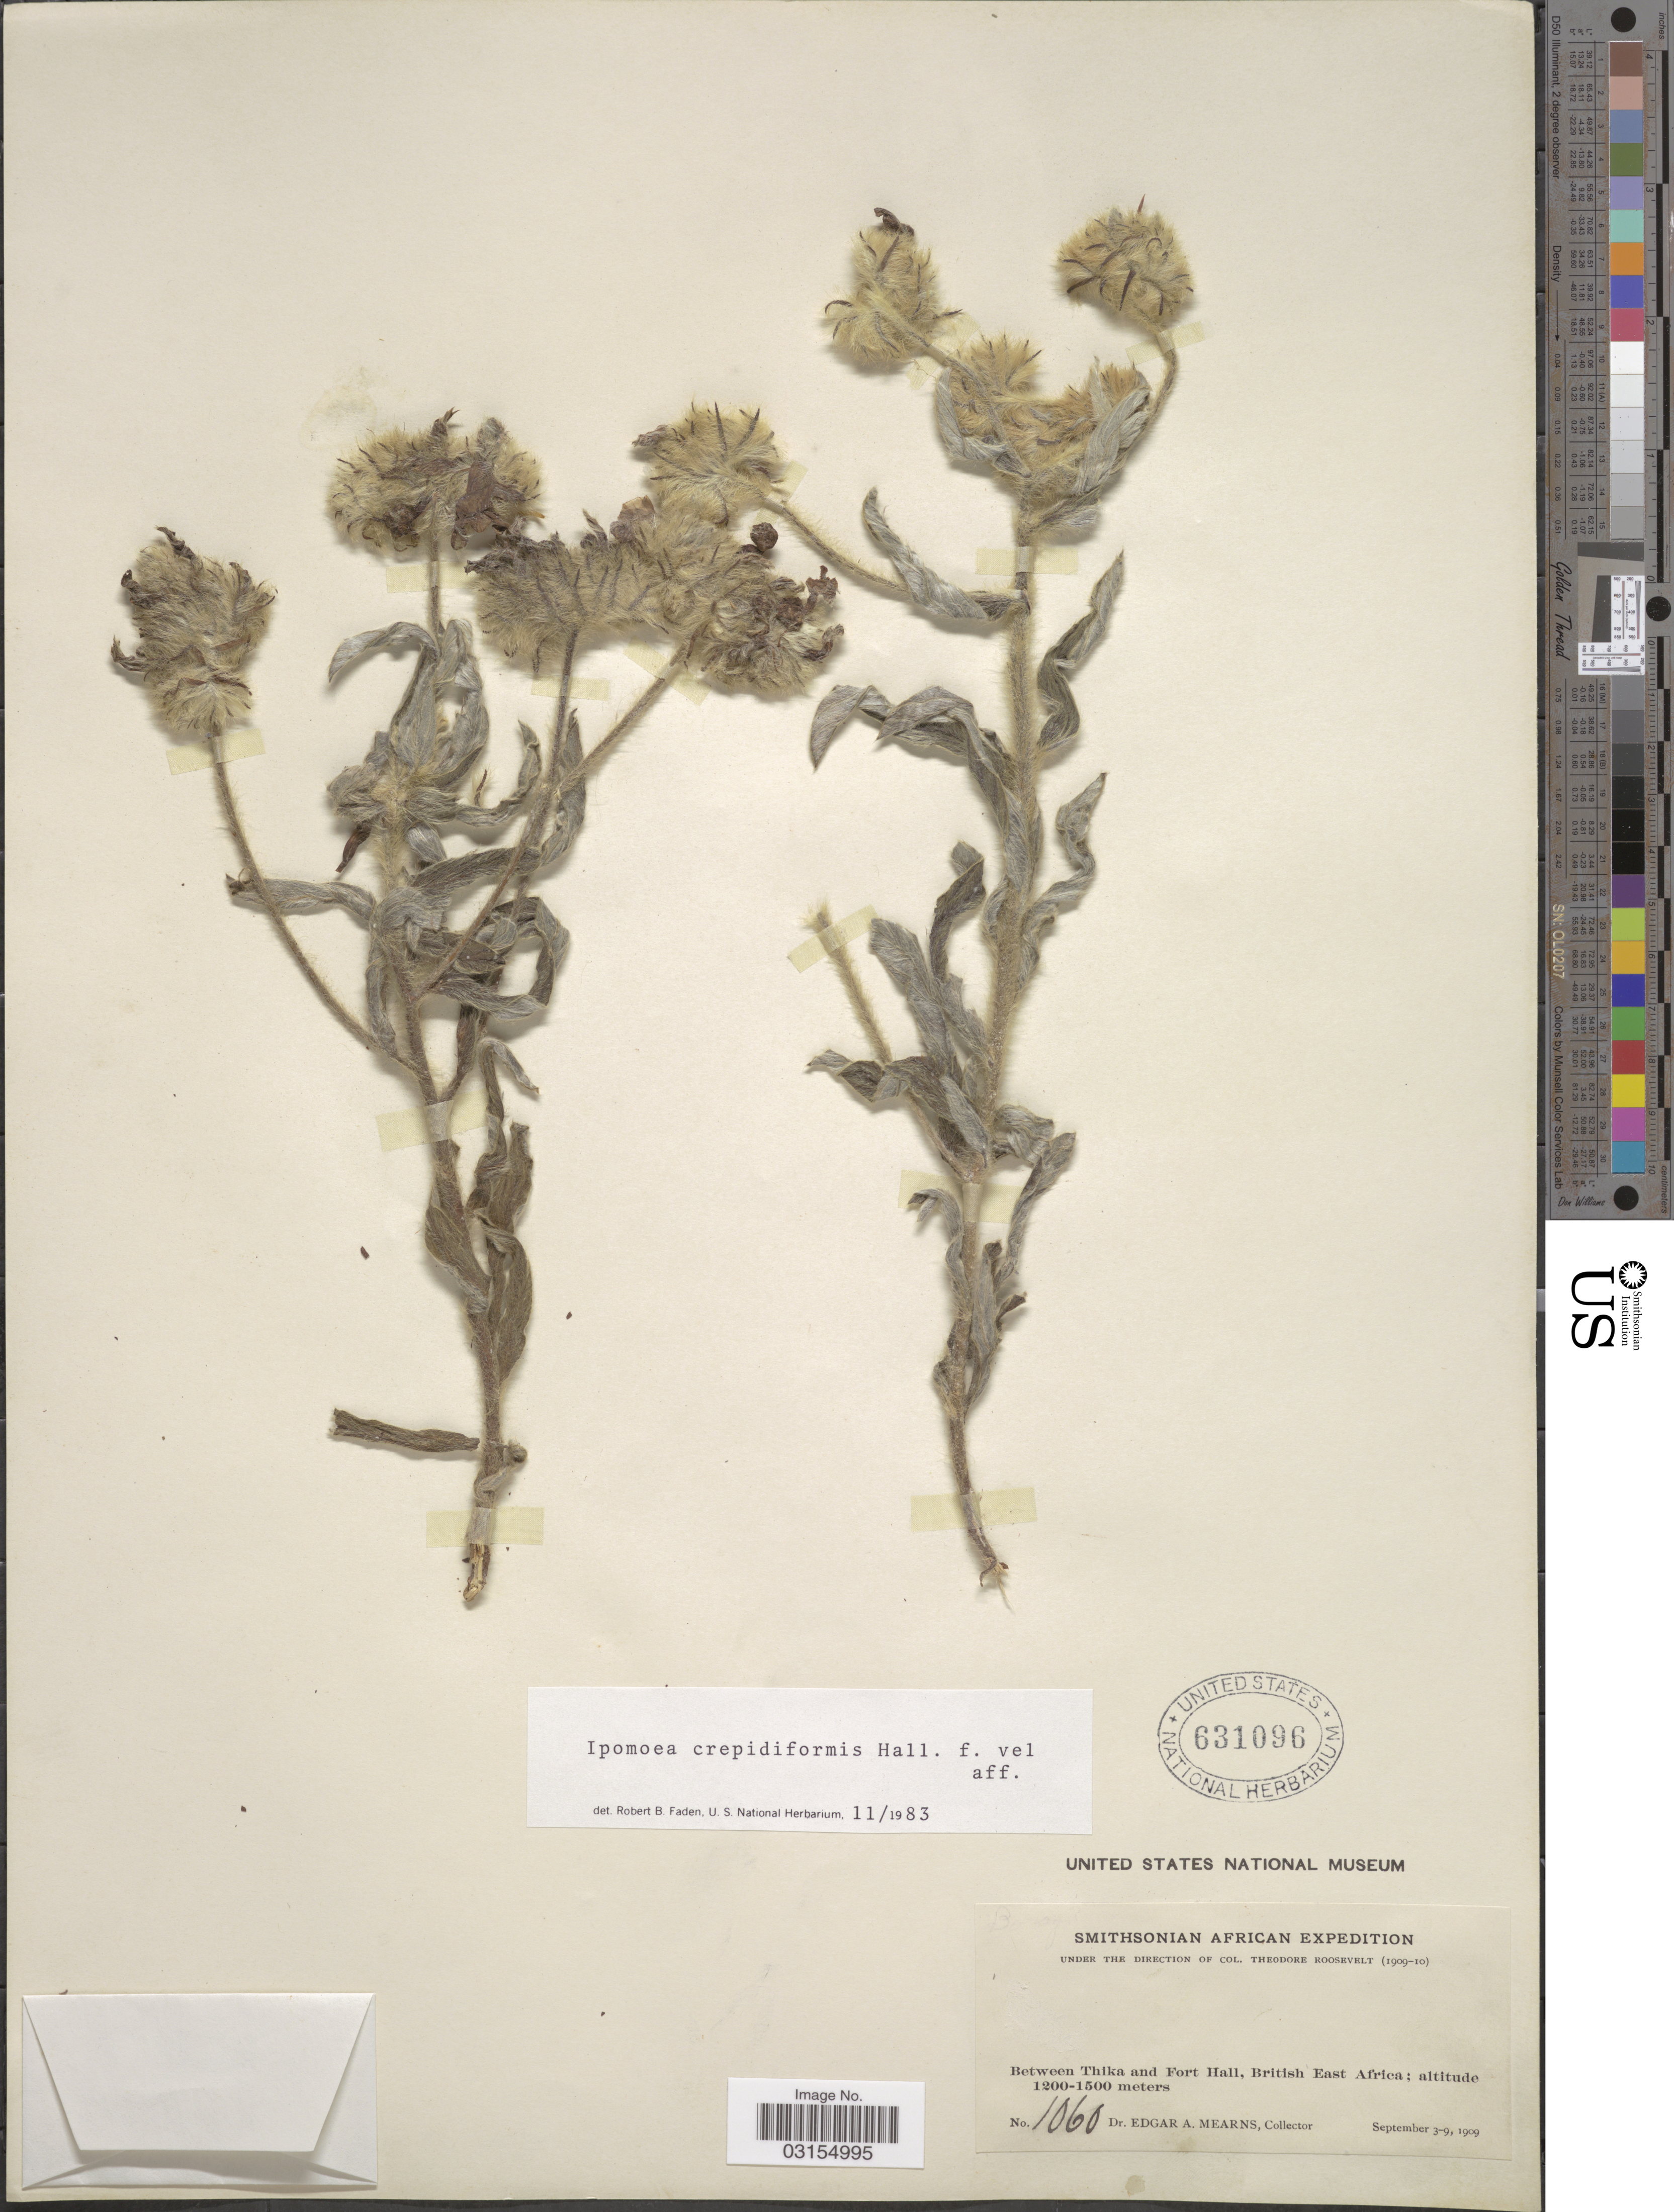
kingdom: Plantae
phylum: Tracheophyta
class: Magnoliopsida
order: Solanales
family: Convolvulaceae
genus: Ipomoea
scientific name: Ipomoea crepidiformis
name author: Hallier f.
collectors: E. A. Mearns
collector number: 1060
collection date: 1909-09-03/1909-09-09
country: Kenya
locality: Between Thika and Fort Hall, British East Africa.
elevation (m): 1200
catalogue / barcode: US 631096